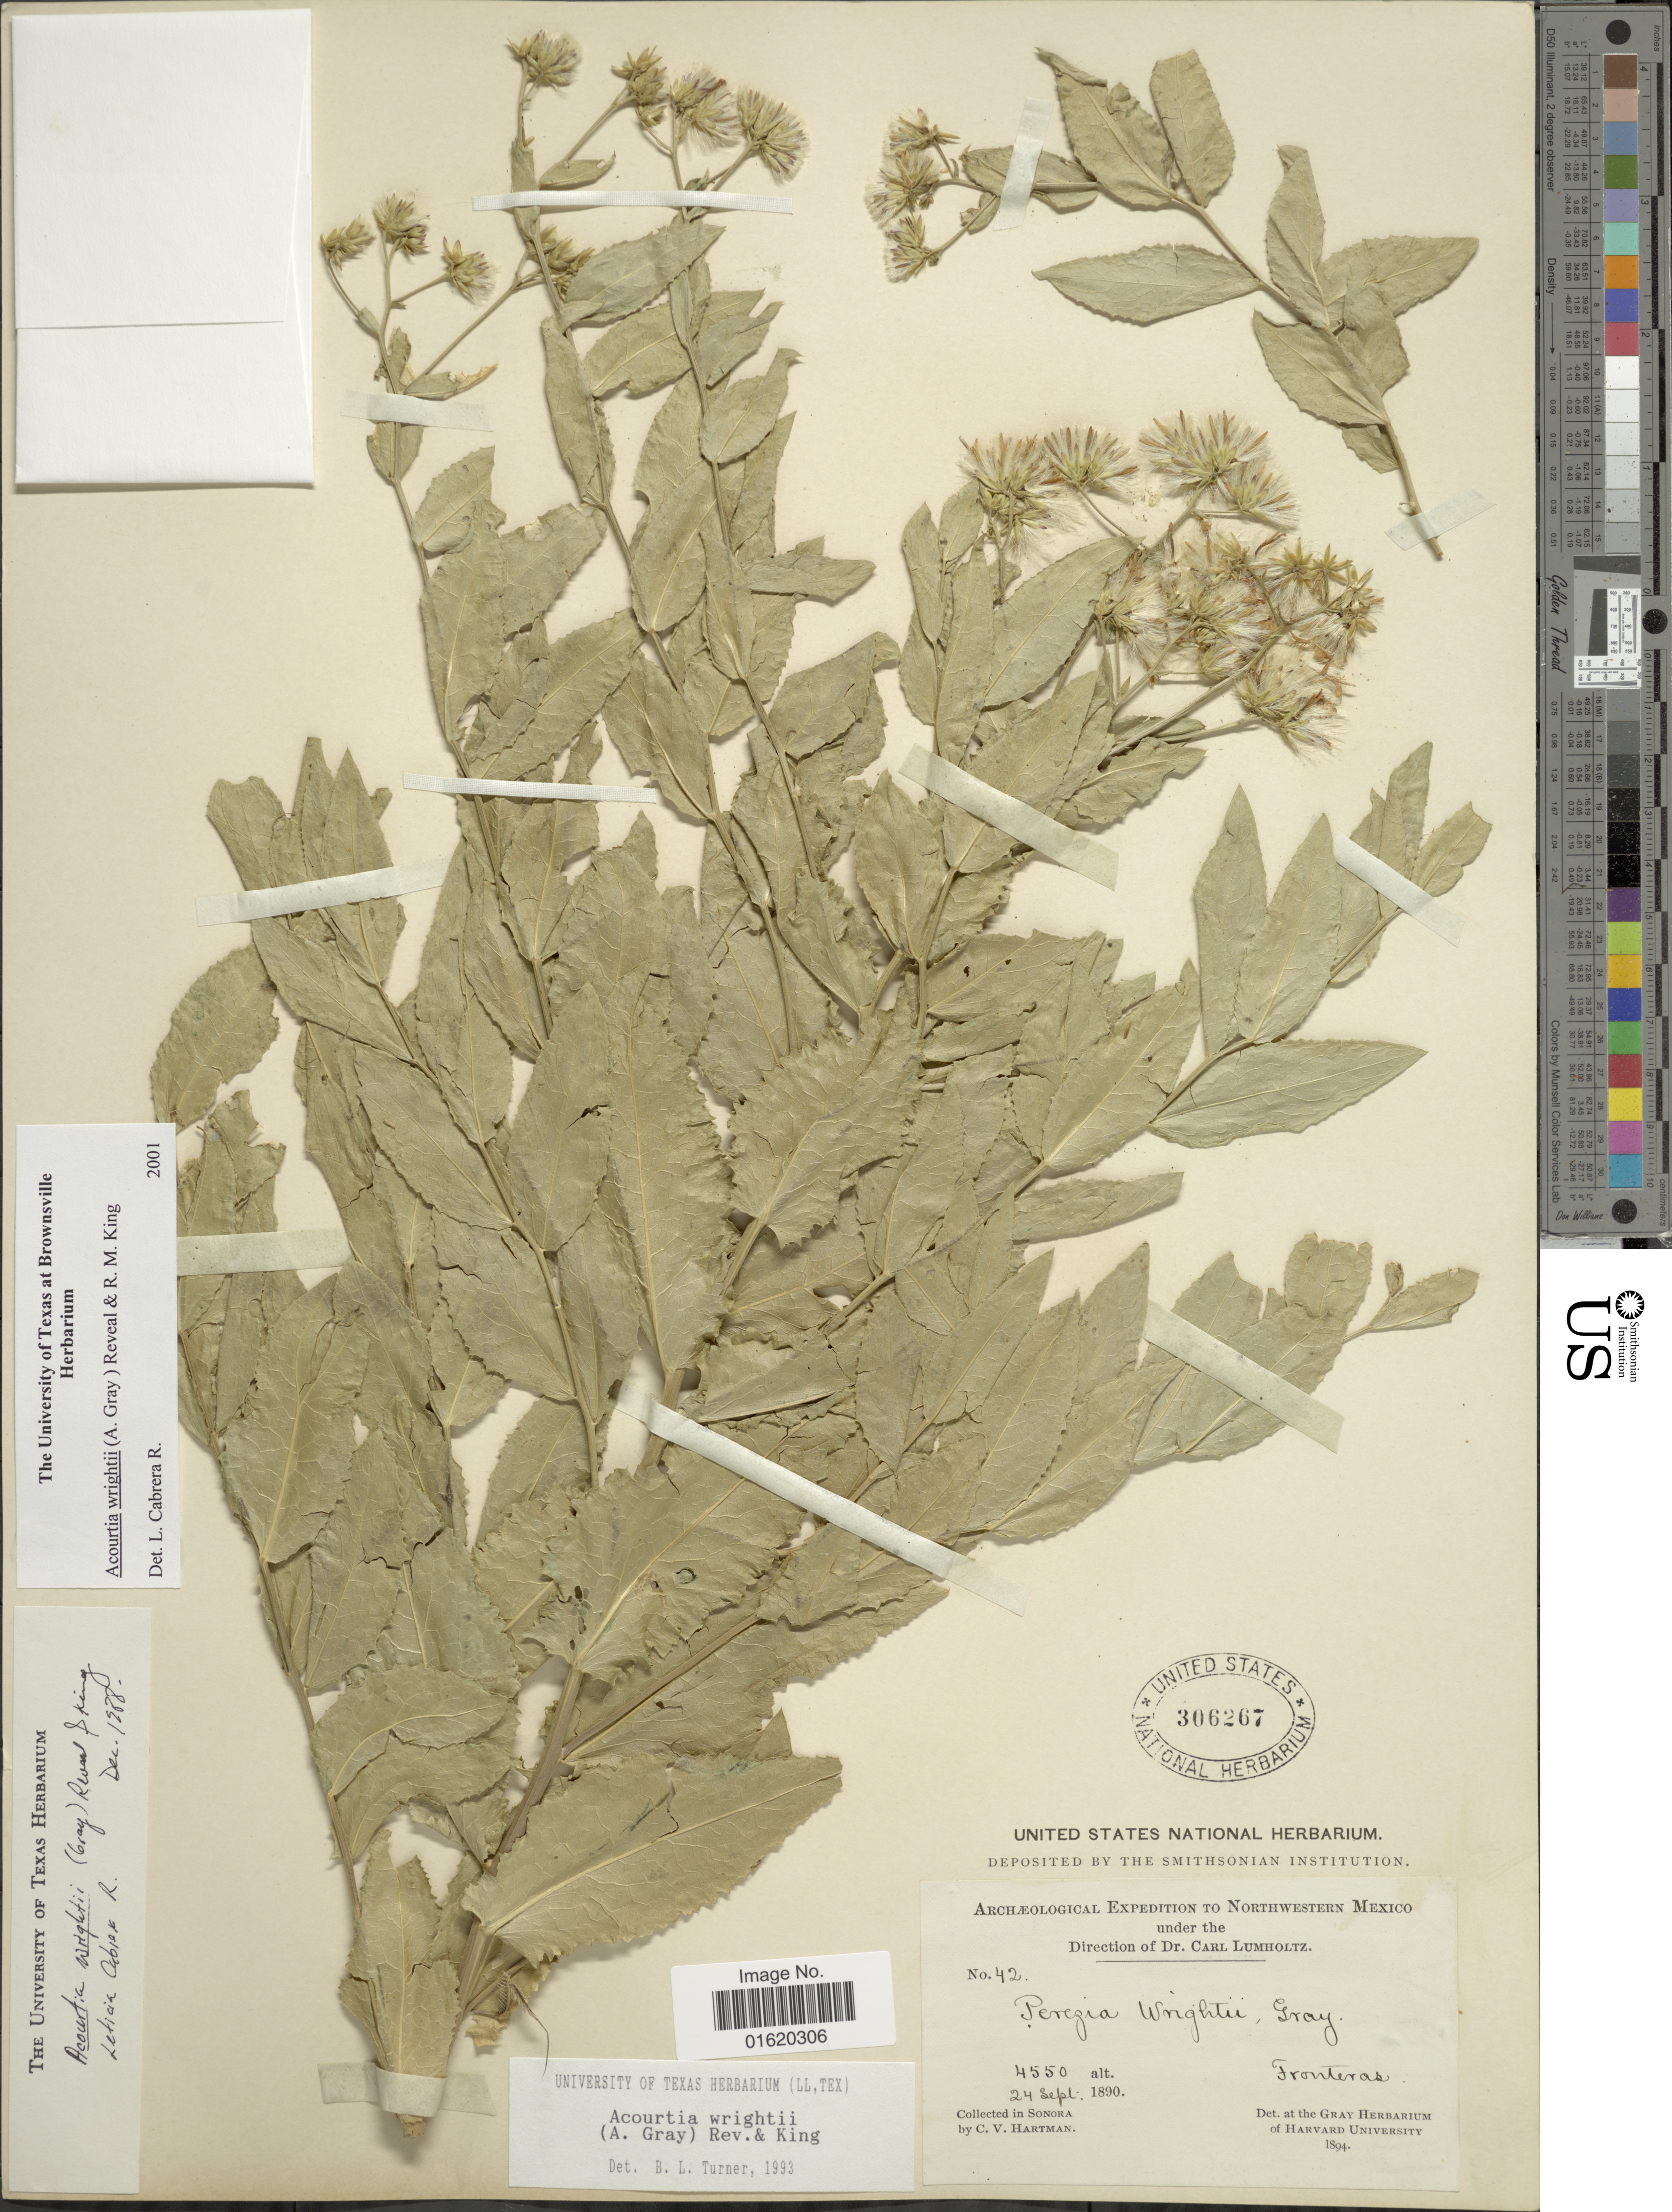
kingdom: Plantae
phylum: Tracheophyta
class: Magnoliopsida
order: Asterales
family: Asteraceae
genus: Acourtia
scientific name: Acourtia wrightii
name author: (A. Gray) Reveal & R.M. King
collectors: C. V. Hartman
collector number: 42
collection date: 1890-09-24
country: Mexico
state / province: Sonora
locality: Fronteras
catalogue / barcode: US 306267